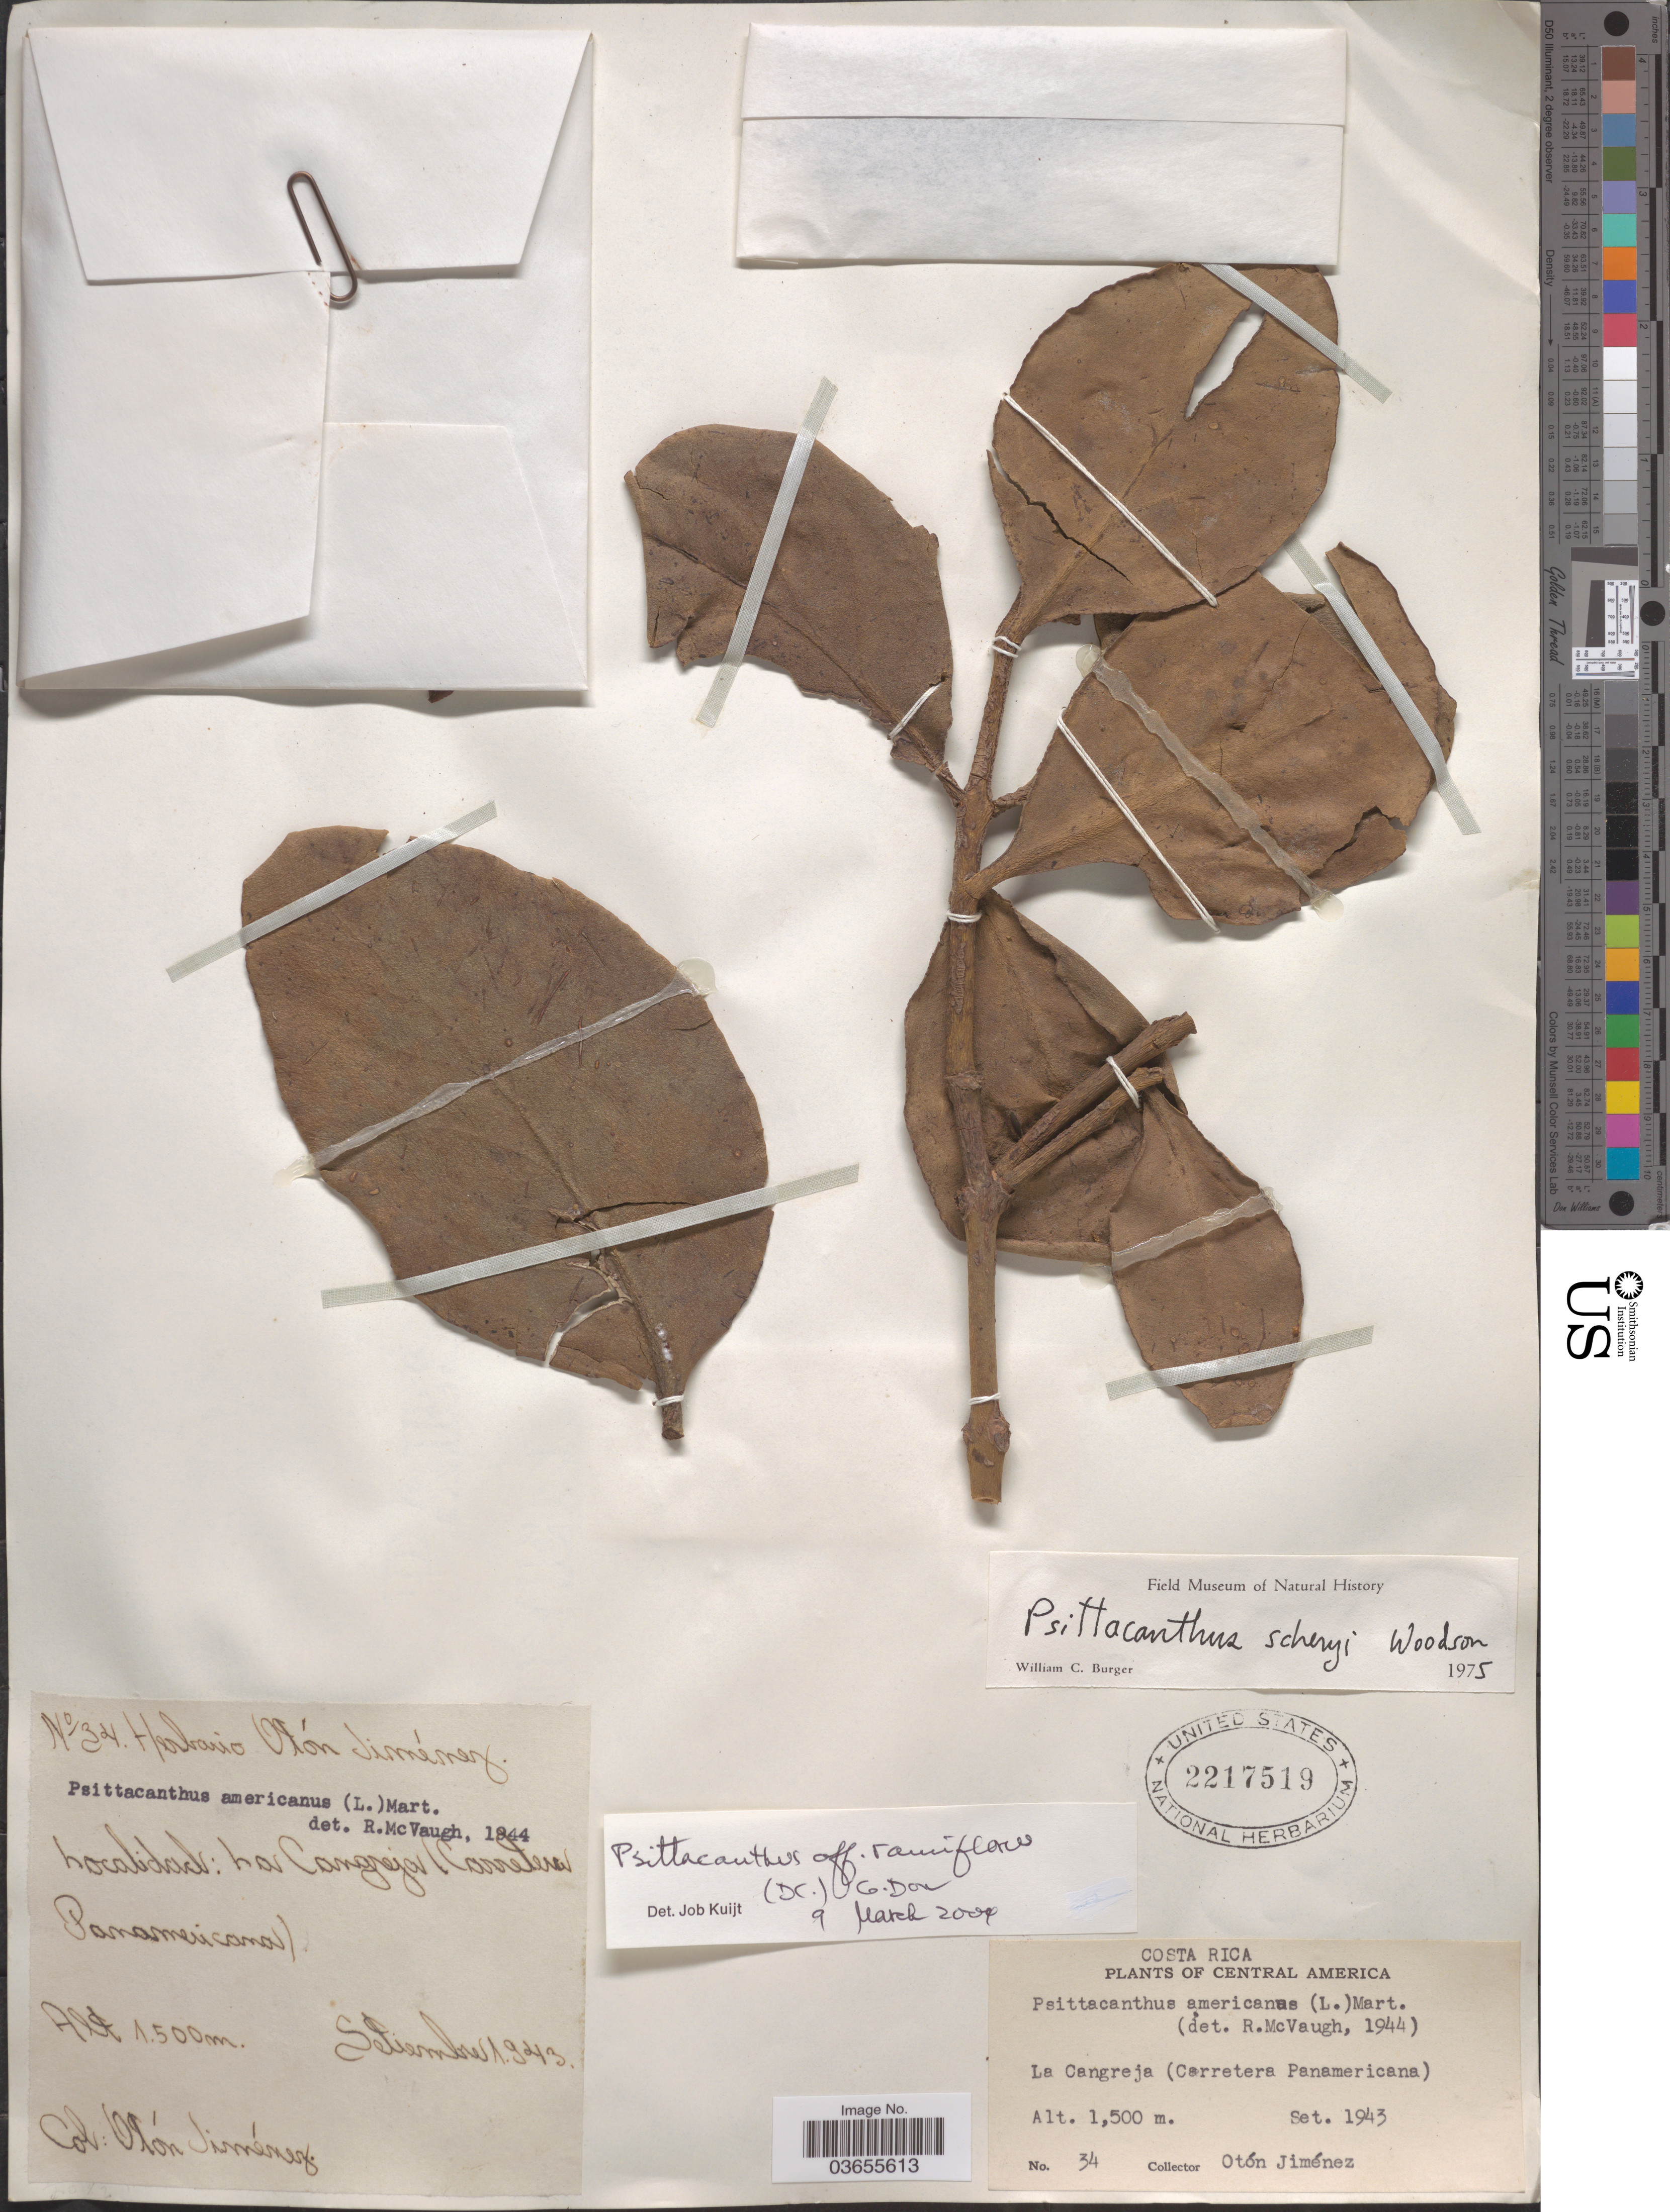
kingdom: Plantae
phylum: Tracheophyta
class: Magnoliopsida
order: Santalales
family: Loranthaceae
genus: Psittacanthus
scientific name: Psittacanthus ramiflorus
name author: (Moc. & Sessé ex DC.) G. Don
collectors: O. Jimenez L.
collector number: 34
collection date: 1943-09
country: Costa Rica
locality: La Cangreja (Carretera Panamericana).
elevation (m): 1500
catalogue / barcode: US 2217519